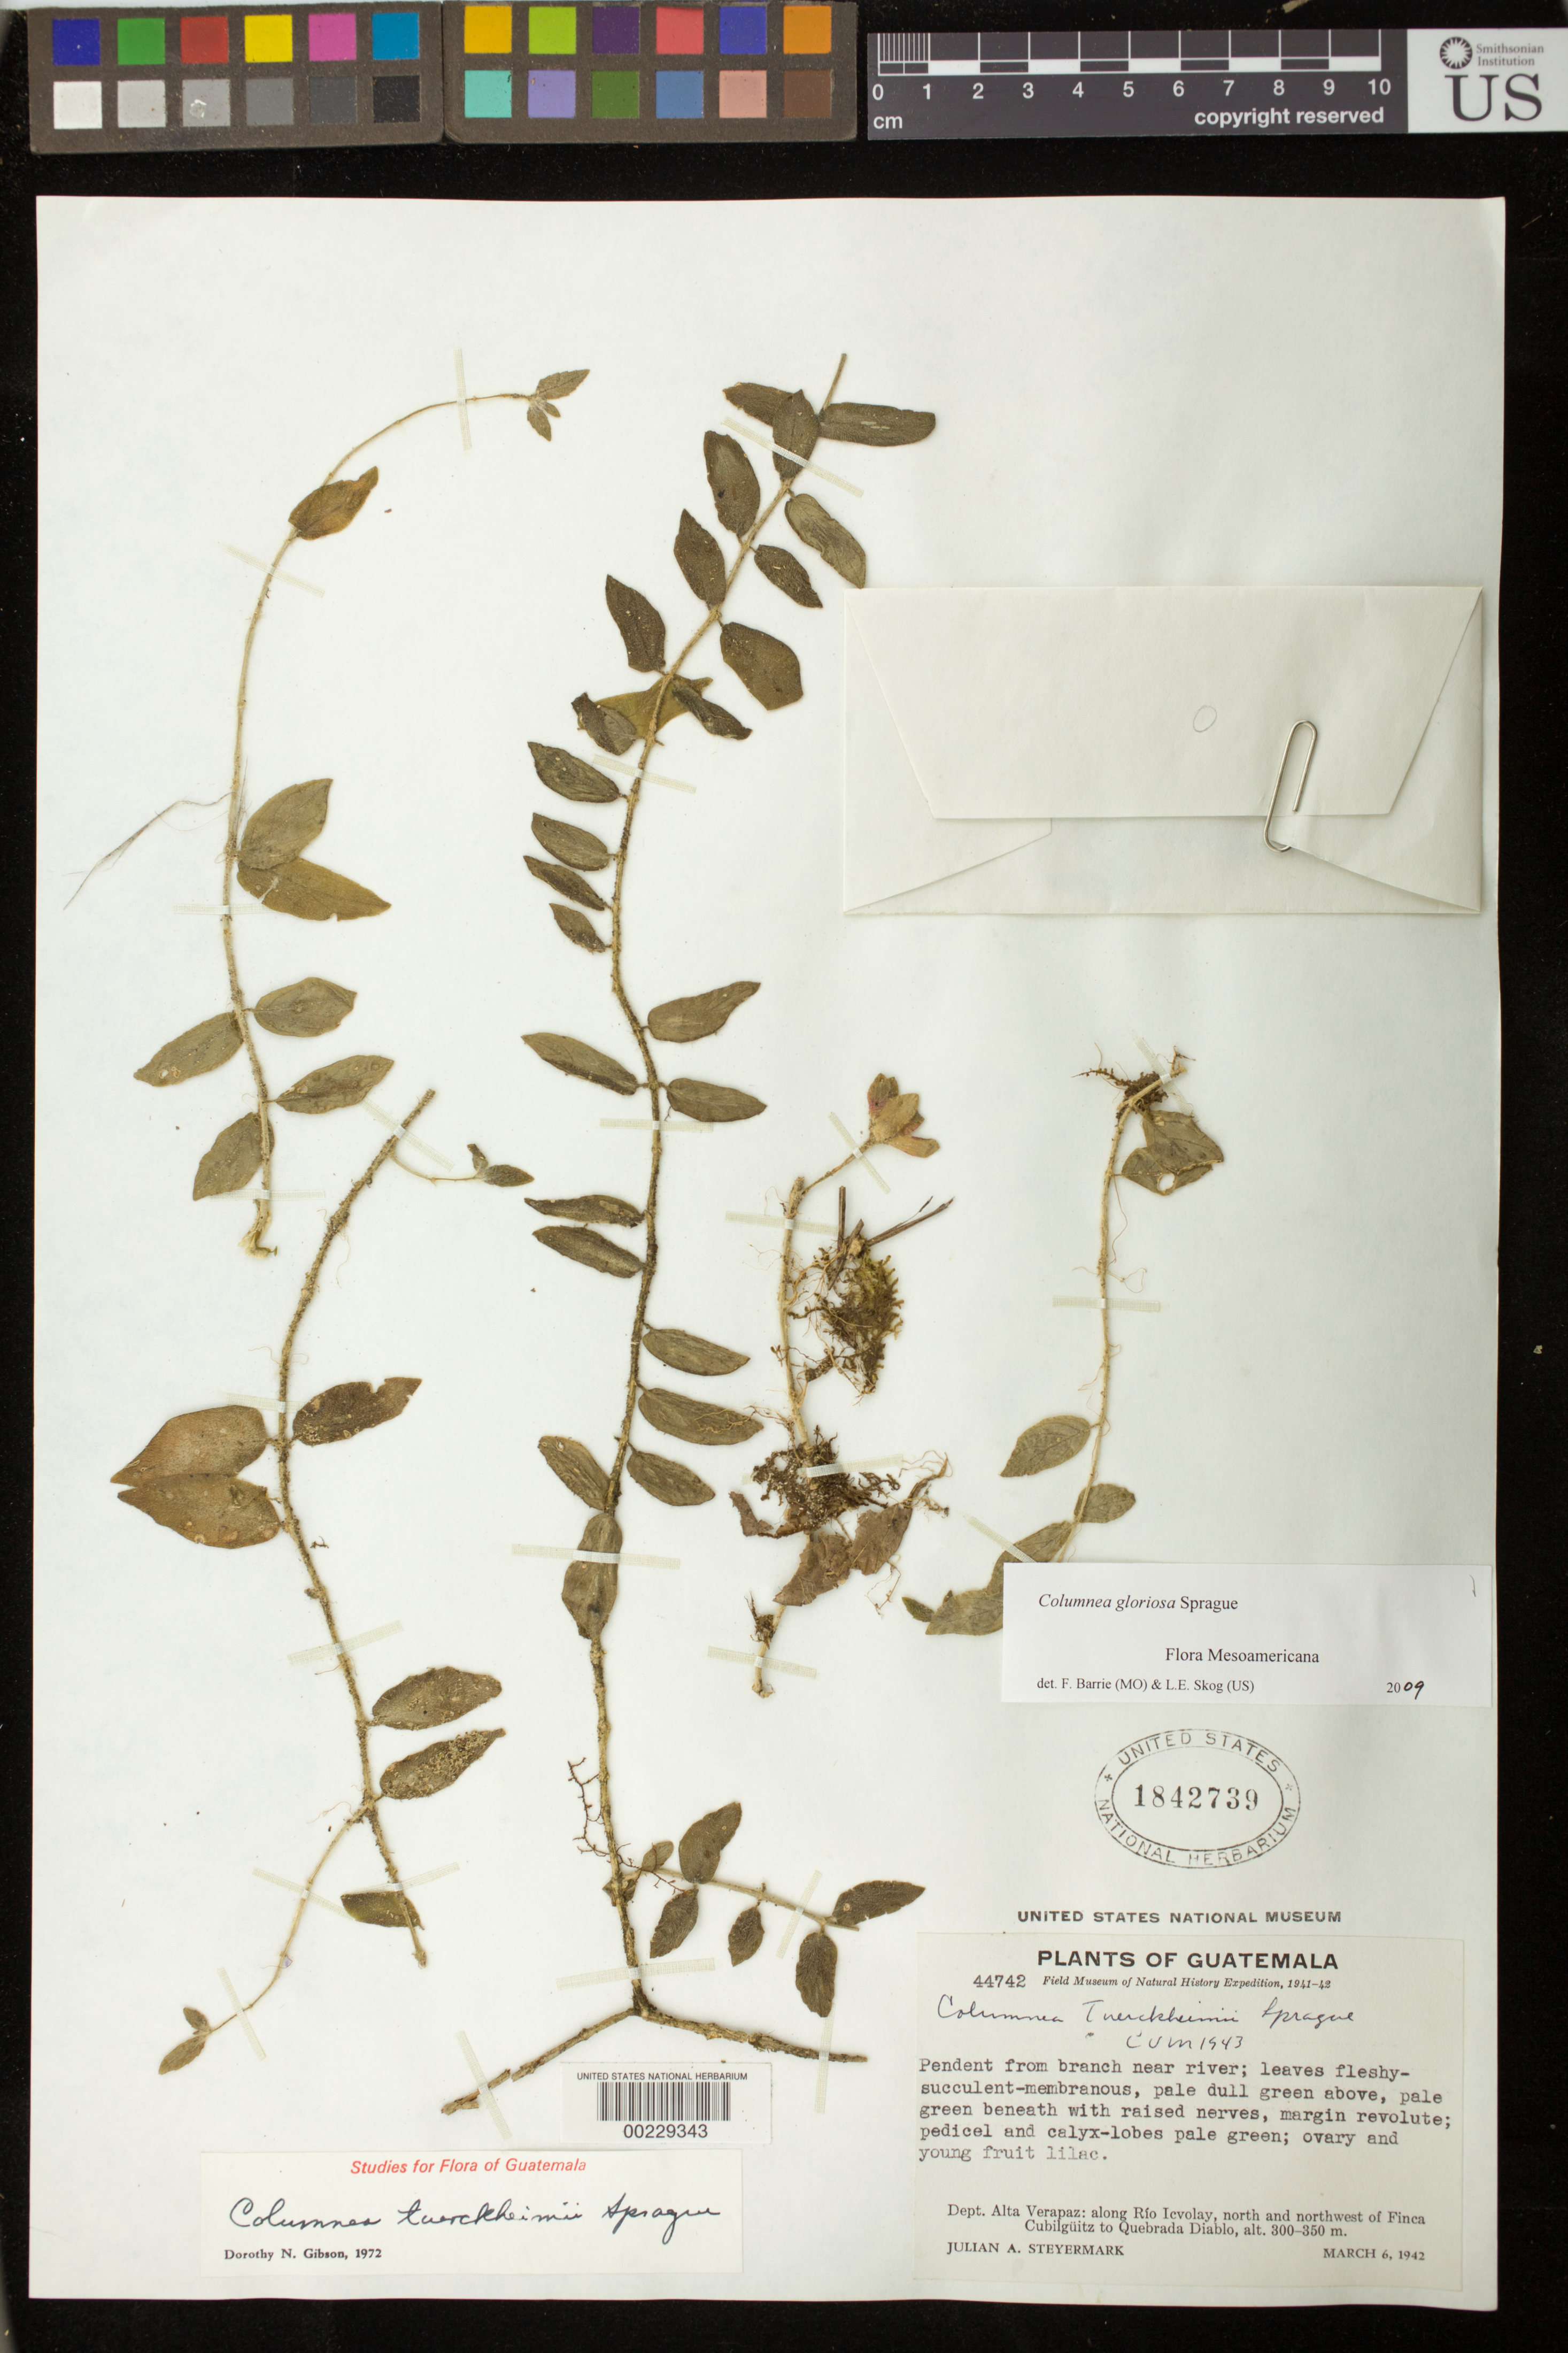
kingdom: Plantae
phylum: Tracheophyta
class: Magnoliopsida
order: Lamiales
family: Gesneriaceae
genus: Columnea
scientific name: Columnea gloriosa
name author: Sprague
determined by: Barrie, F. R.; Skog, Laurence E.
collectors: J. Steyermark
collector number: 44742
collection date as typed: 06 Mar 1942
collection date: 1942-03-06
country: Guatemala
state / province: Alta Verapaz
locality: Dept. Alta Verapaz: along Río Icvolay, N and NW of Finca Cubilgüitz to Quebrada Diablo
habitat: Pendent from branch near river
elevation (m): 300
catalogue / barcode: US 1842739